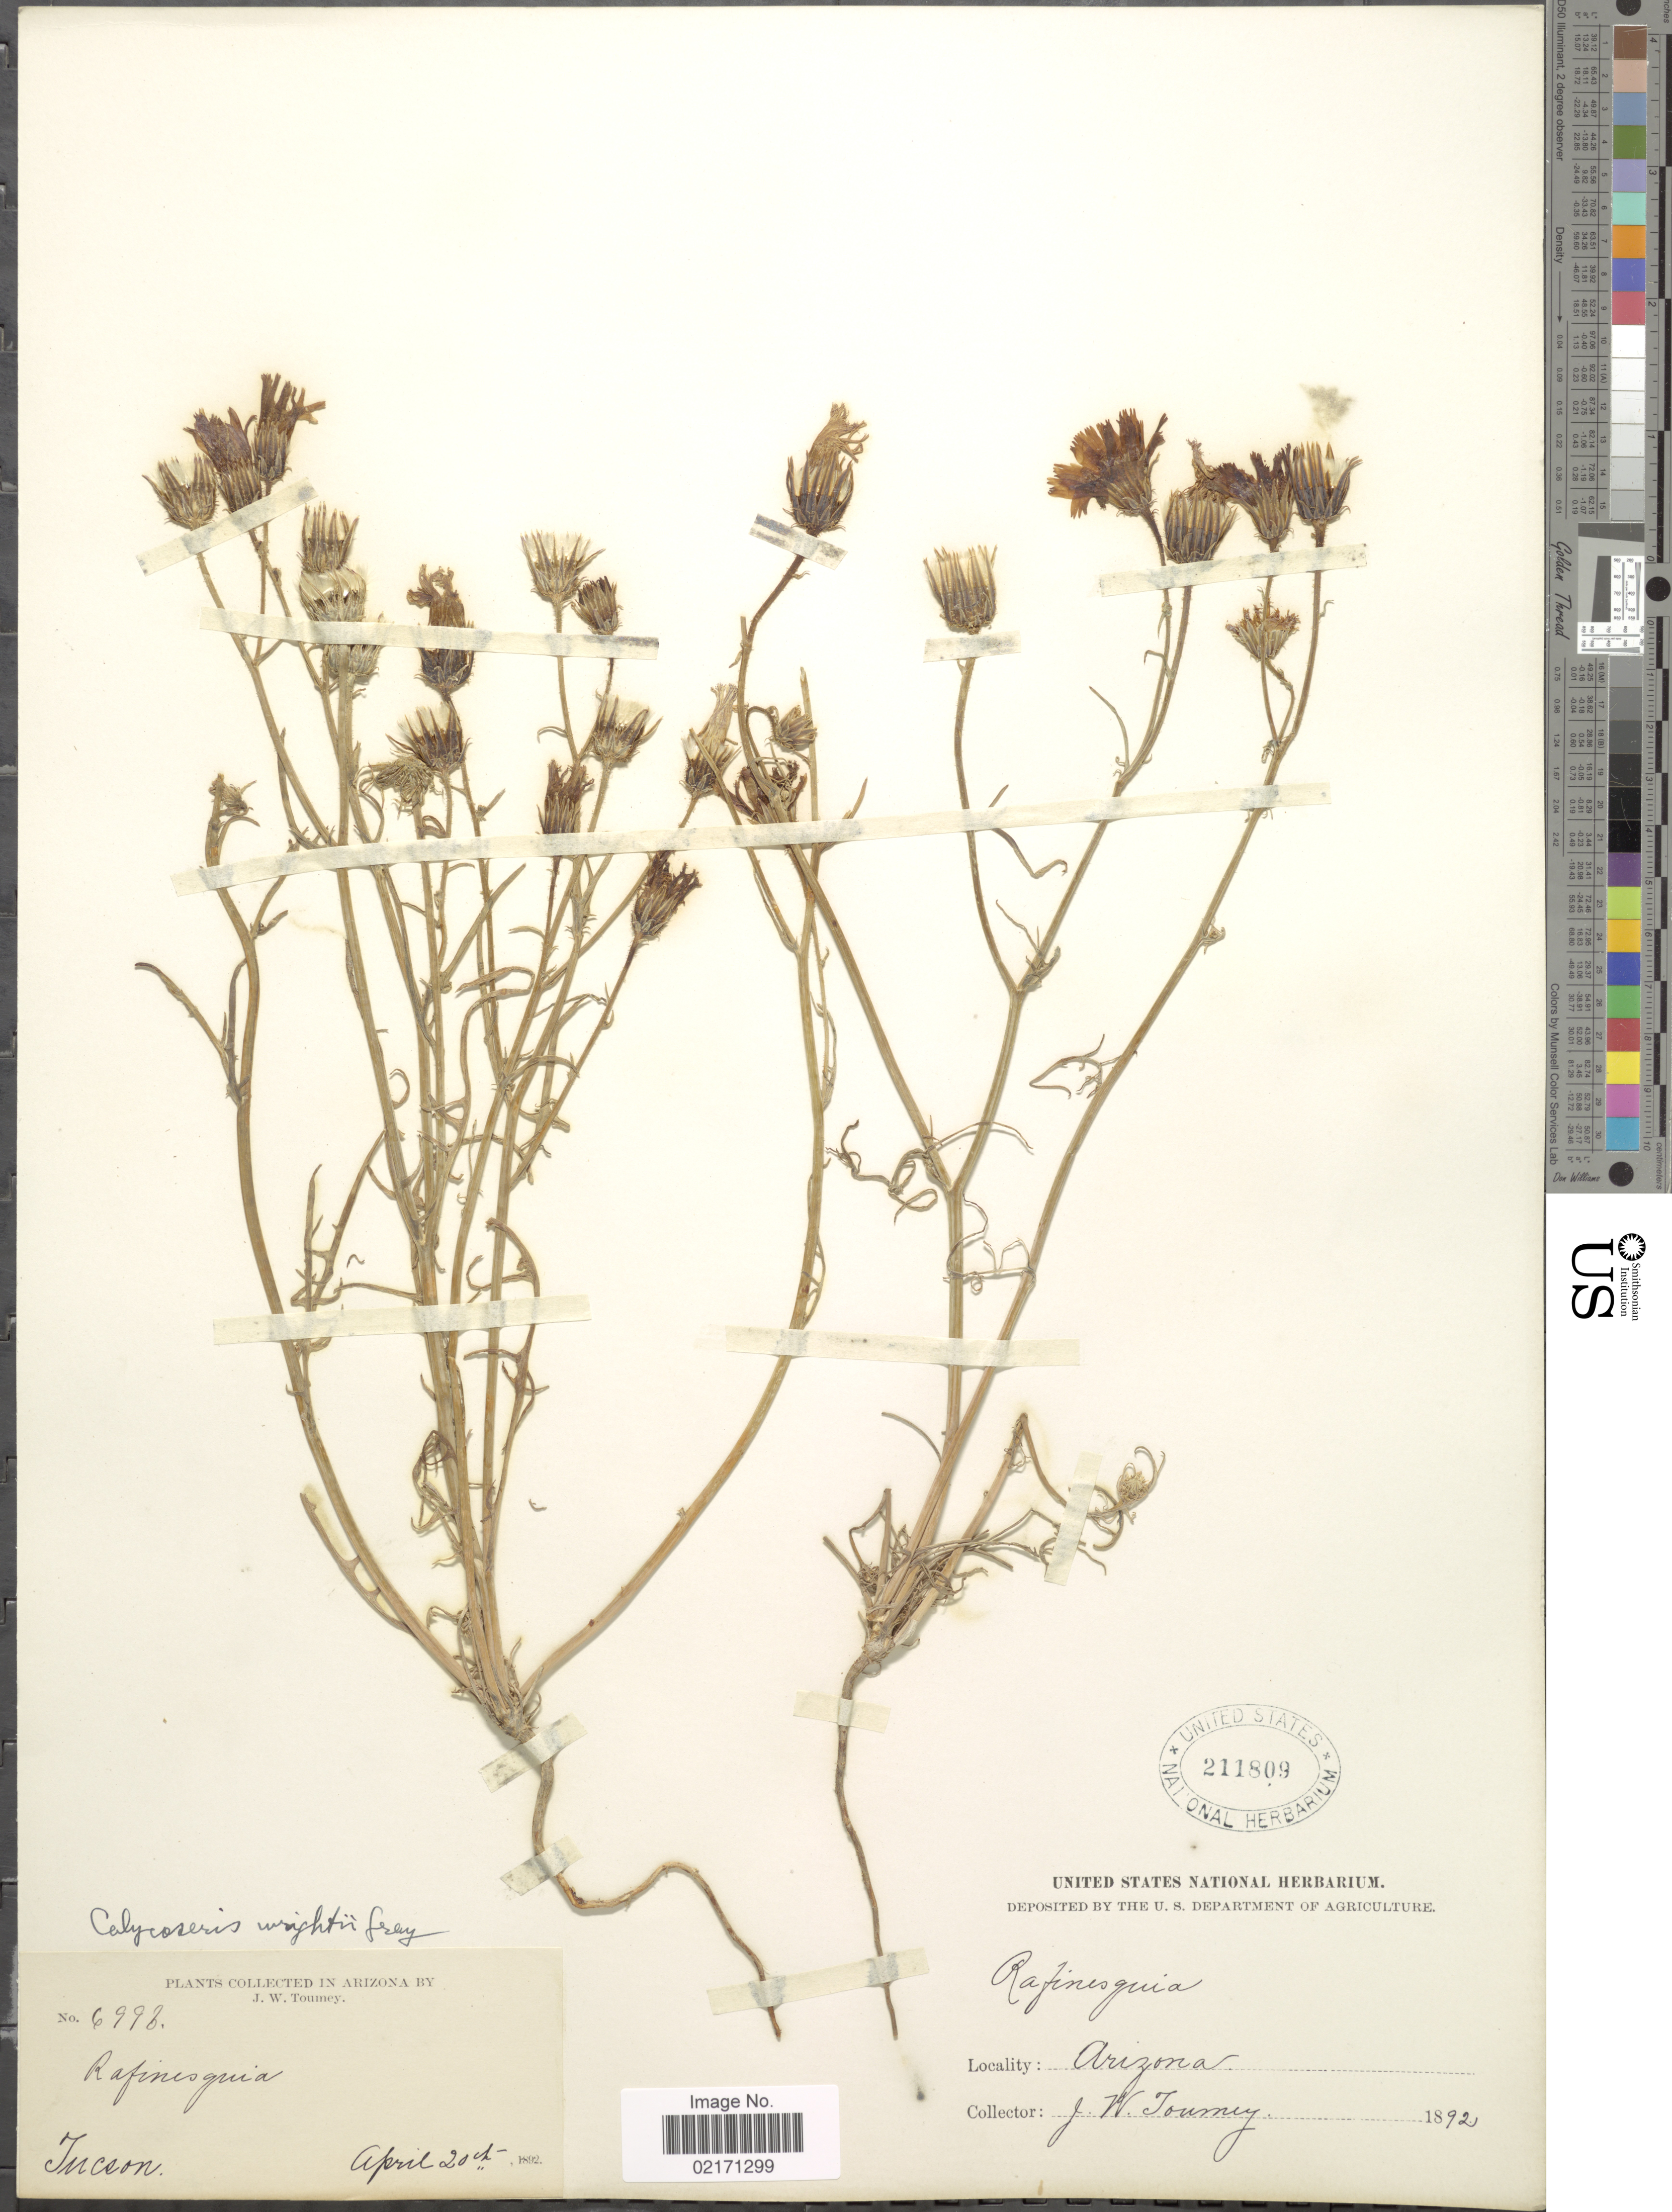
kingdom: Plantae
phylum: Tracheophyta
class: Magnoliopsida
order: Asterales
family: Asteraceae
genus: Calycoseris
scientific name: Calycoseris wrightii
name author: A. Gray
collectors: J. W. Toumey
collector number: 6997*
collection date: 1892-04-20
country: United States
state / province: Arizona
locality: Tucson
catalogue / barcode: US 211809